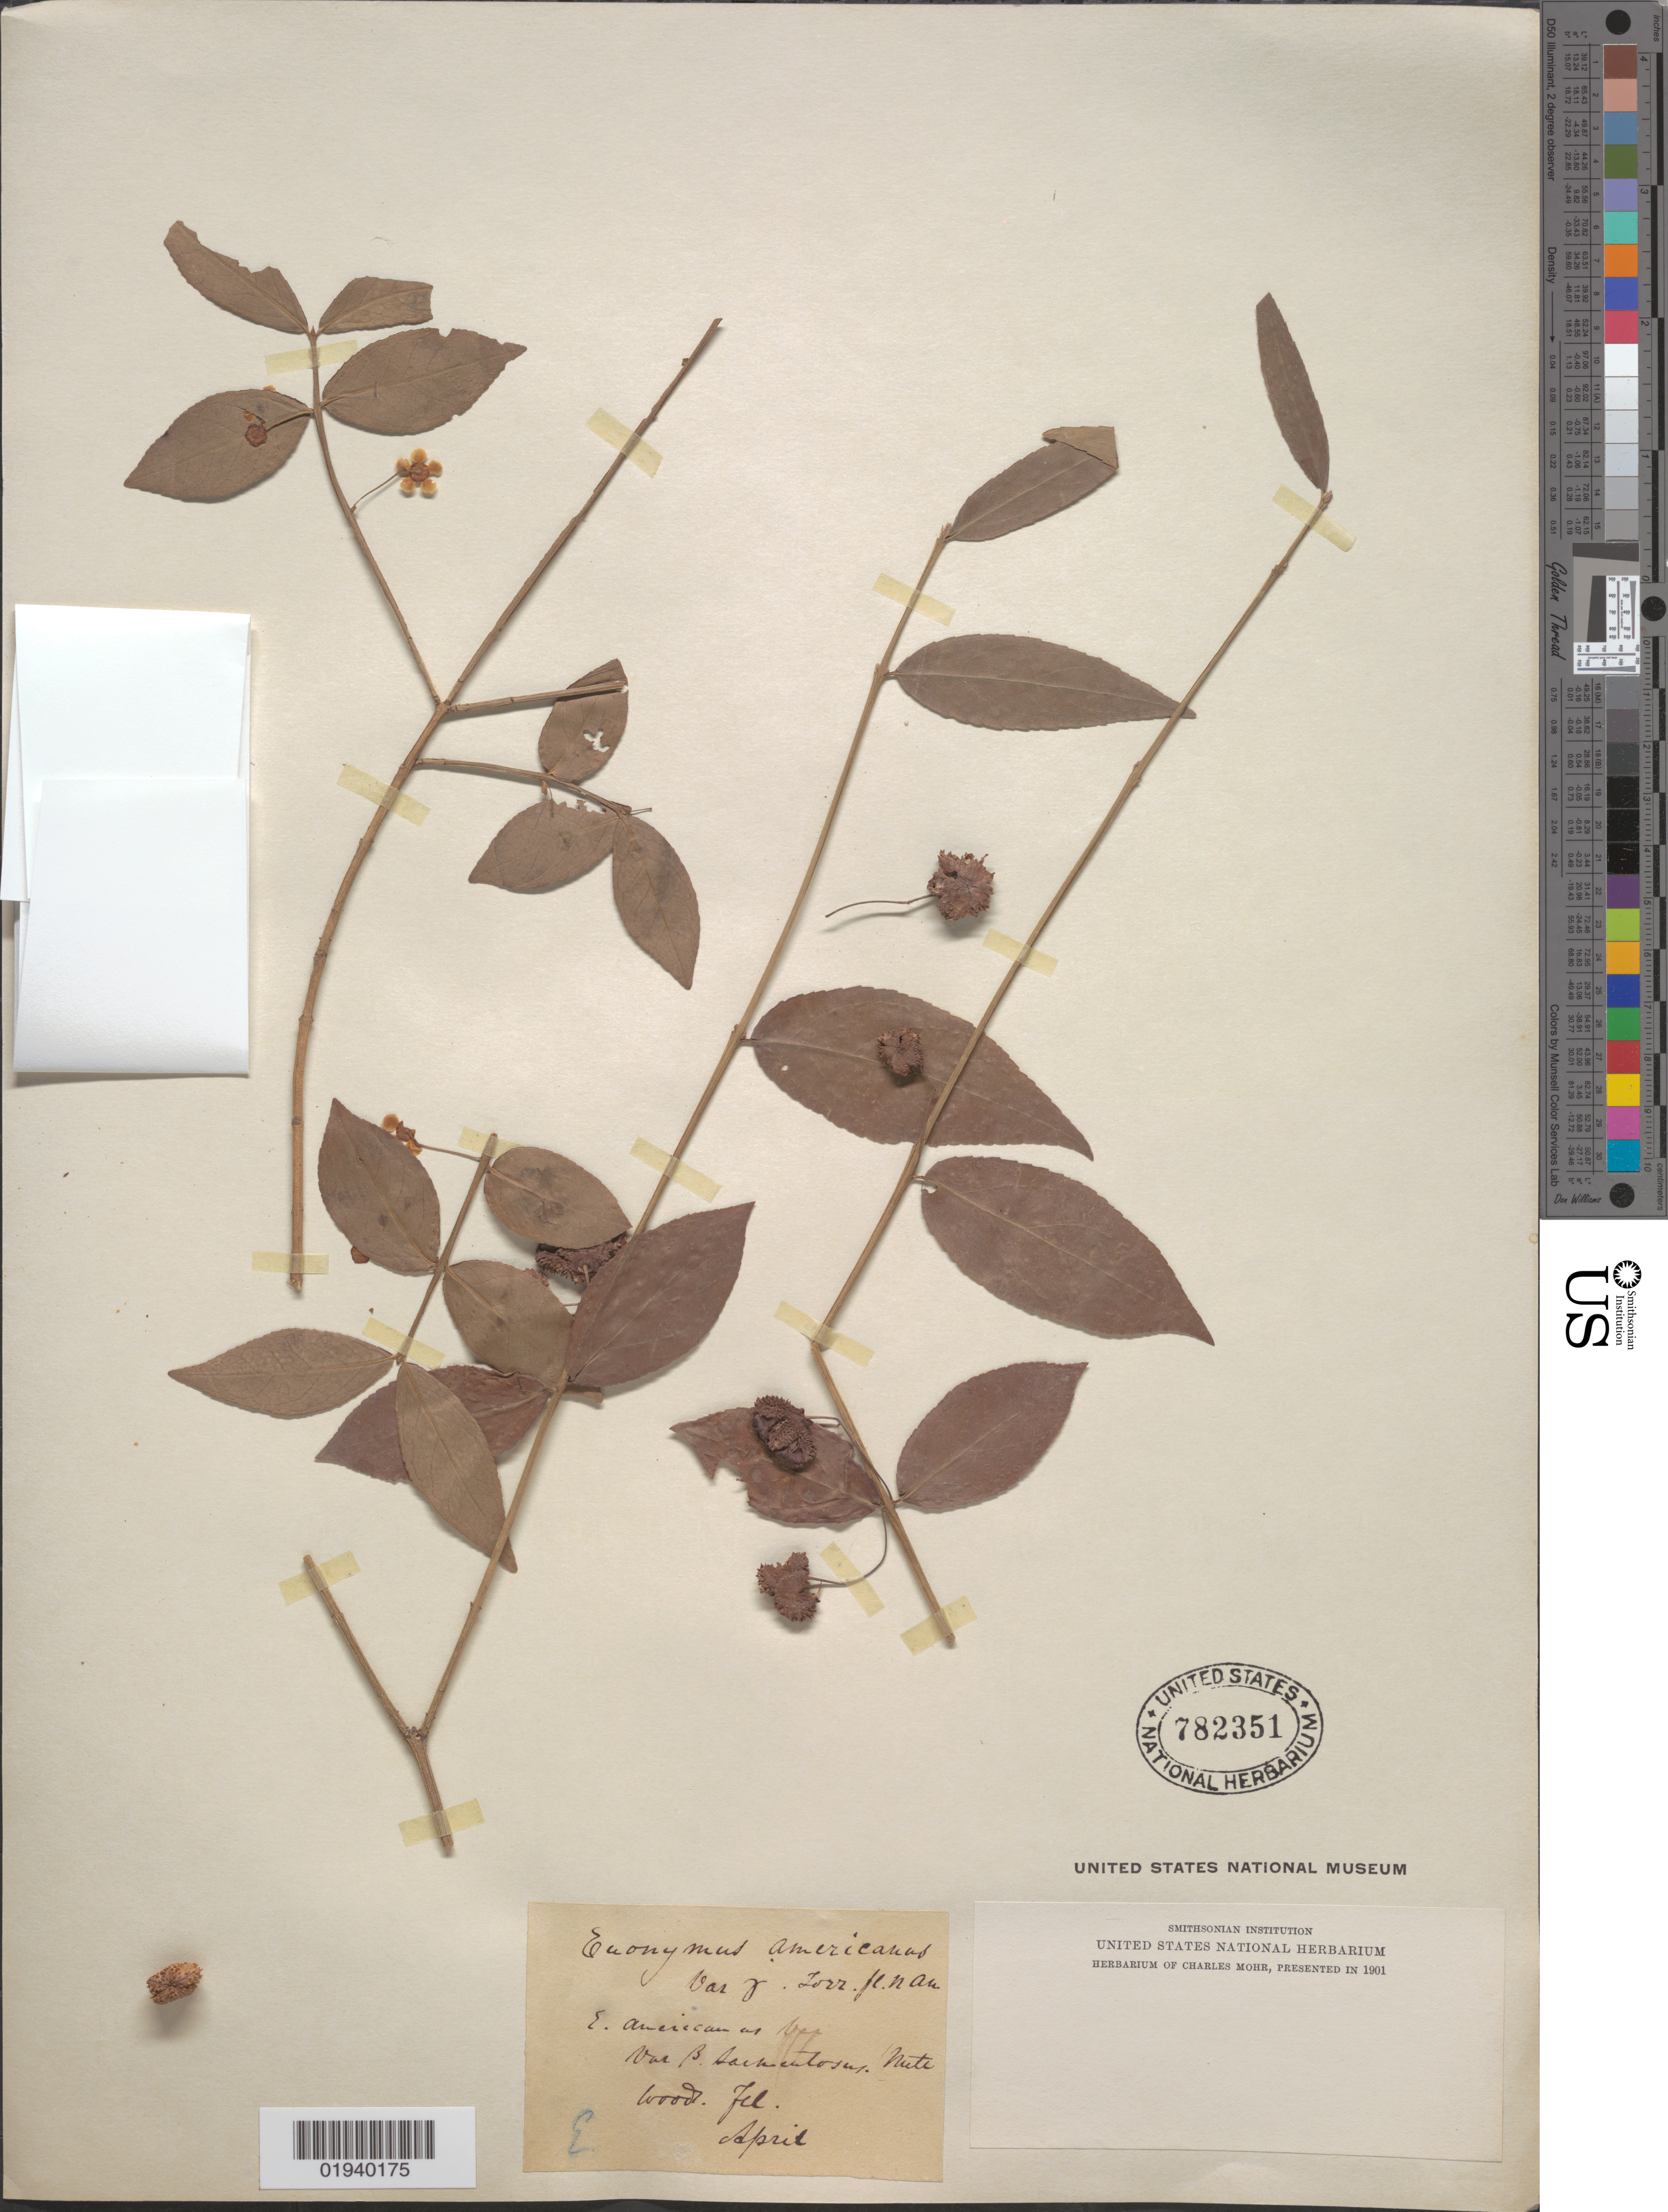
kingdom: Plantae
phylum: Tracheophyta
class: Magnoliopsida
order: Celastrales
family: Celastraceae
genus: Euonymus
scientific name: Euonymus americanus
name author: L.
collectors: C. T. Mohr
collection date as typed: April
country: United States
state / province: Alabama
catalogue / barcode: US 782351